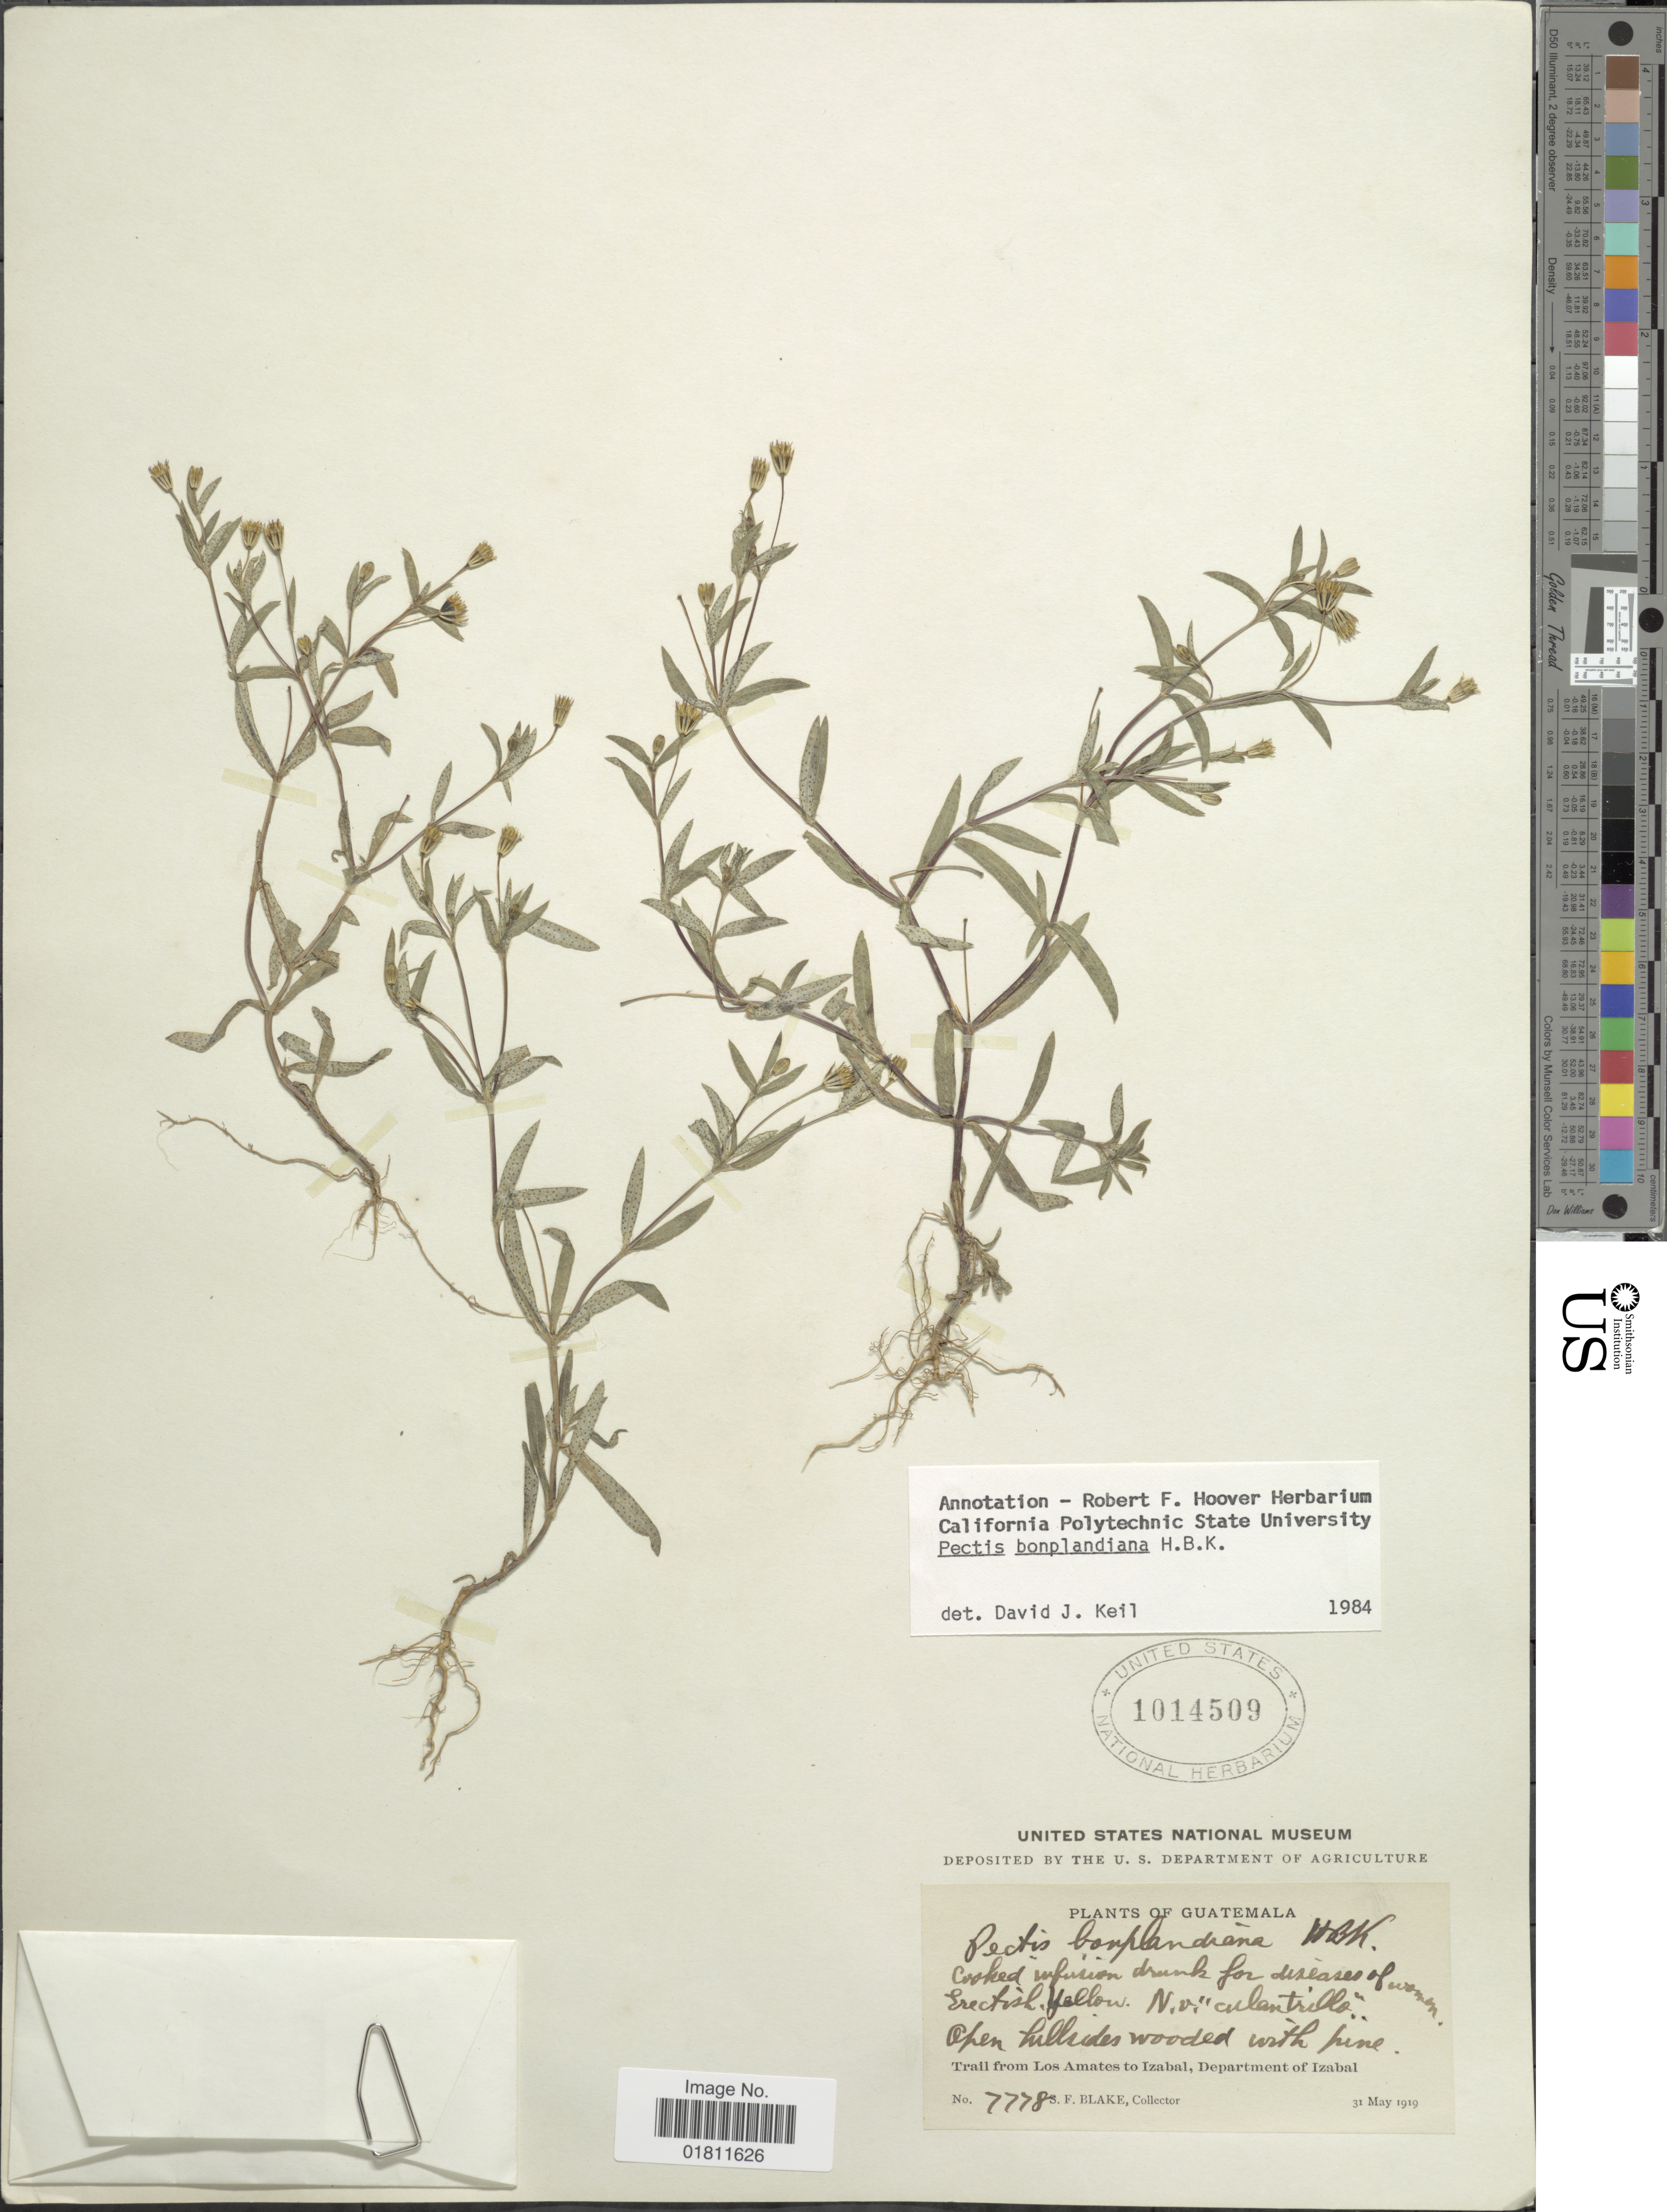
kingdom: Plantae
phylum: Tracheophyta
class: Magnoliopsida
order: Asterales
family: Asteraceae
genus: Pectis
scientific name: Pectis bonplandiana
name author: Kunth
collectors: S. Blake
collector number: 7778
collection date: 1919-05-31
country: Guatemala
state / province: Izabal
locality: Open hillsides wooded with pine. Trail from Los Amates to Izabal, Department of Izabal.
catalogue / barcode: US 1014509